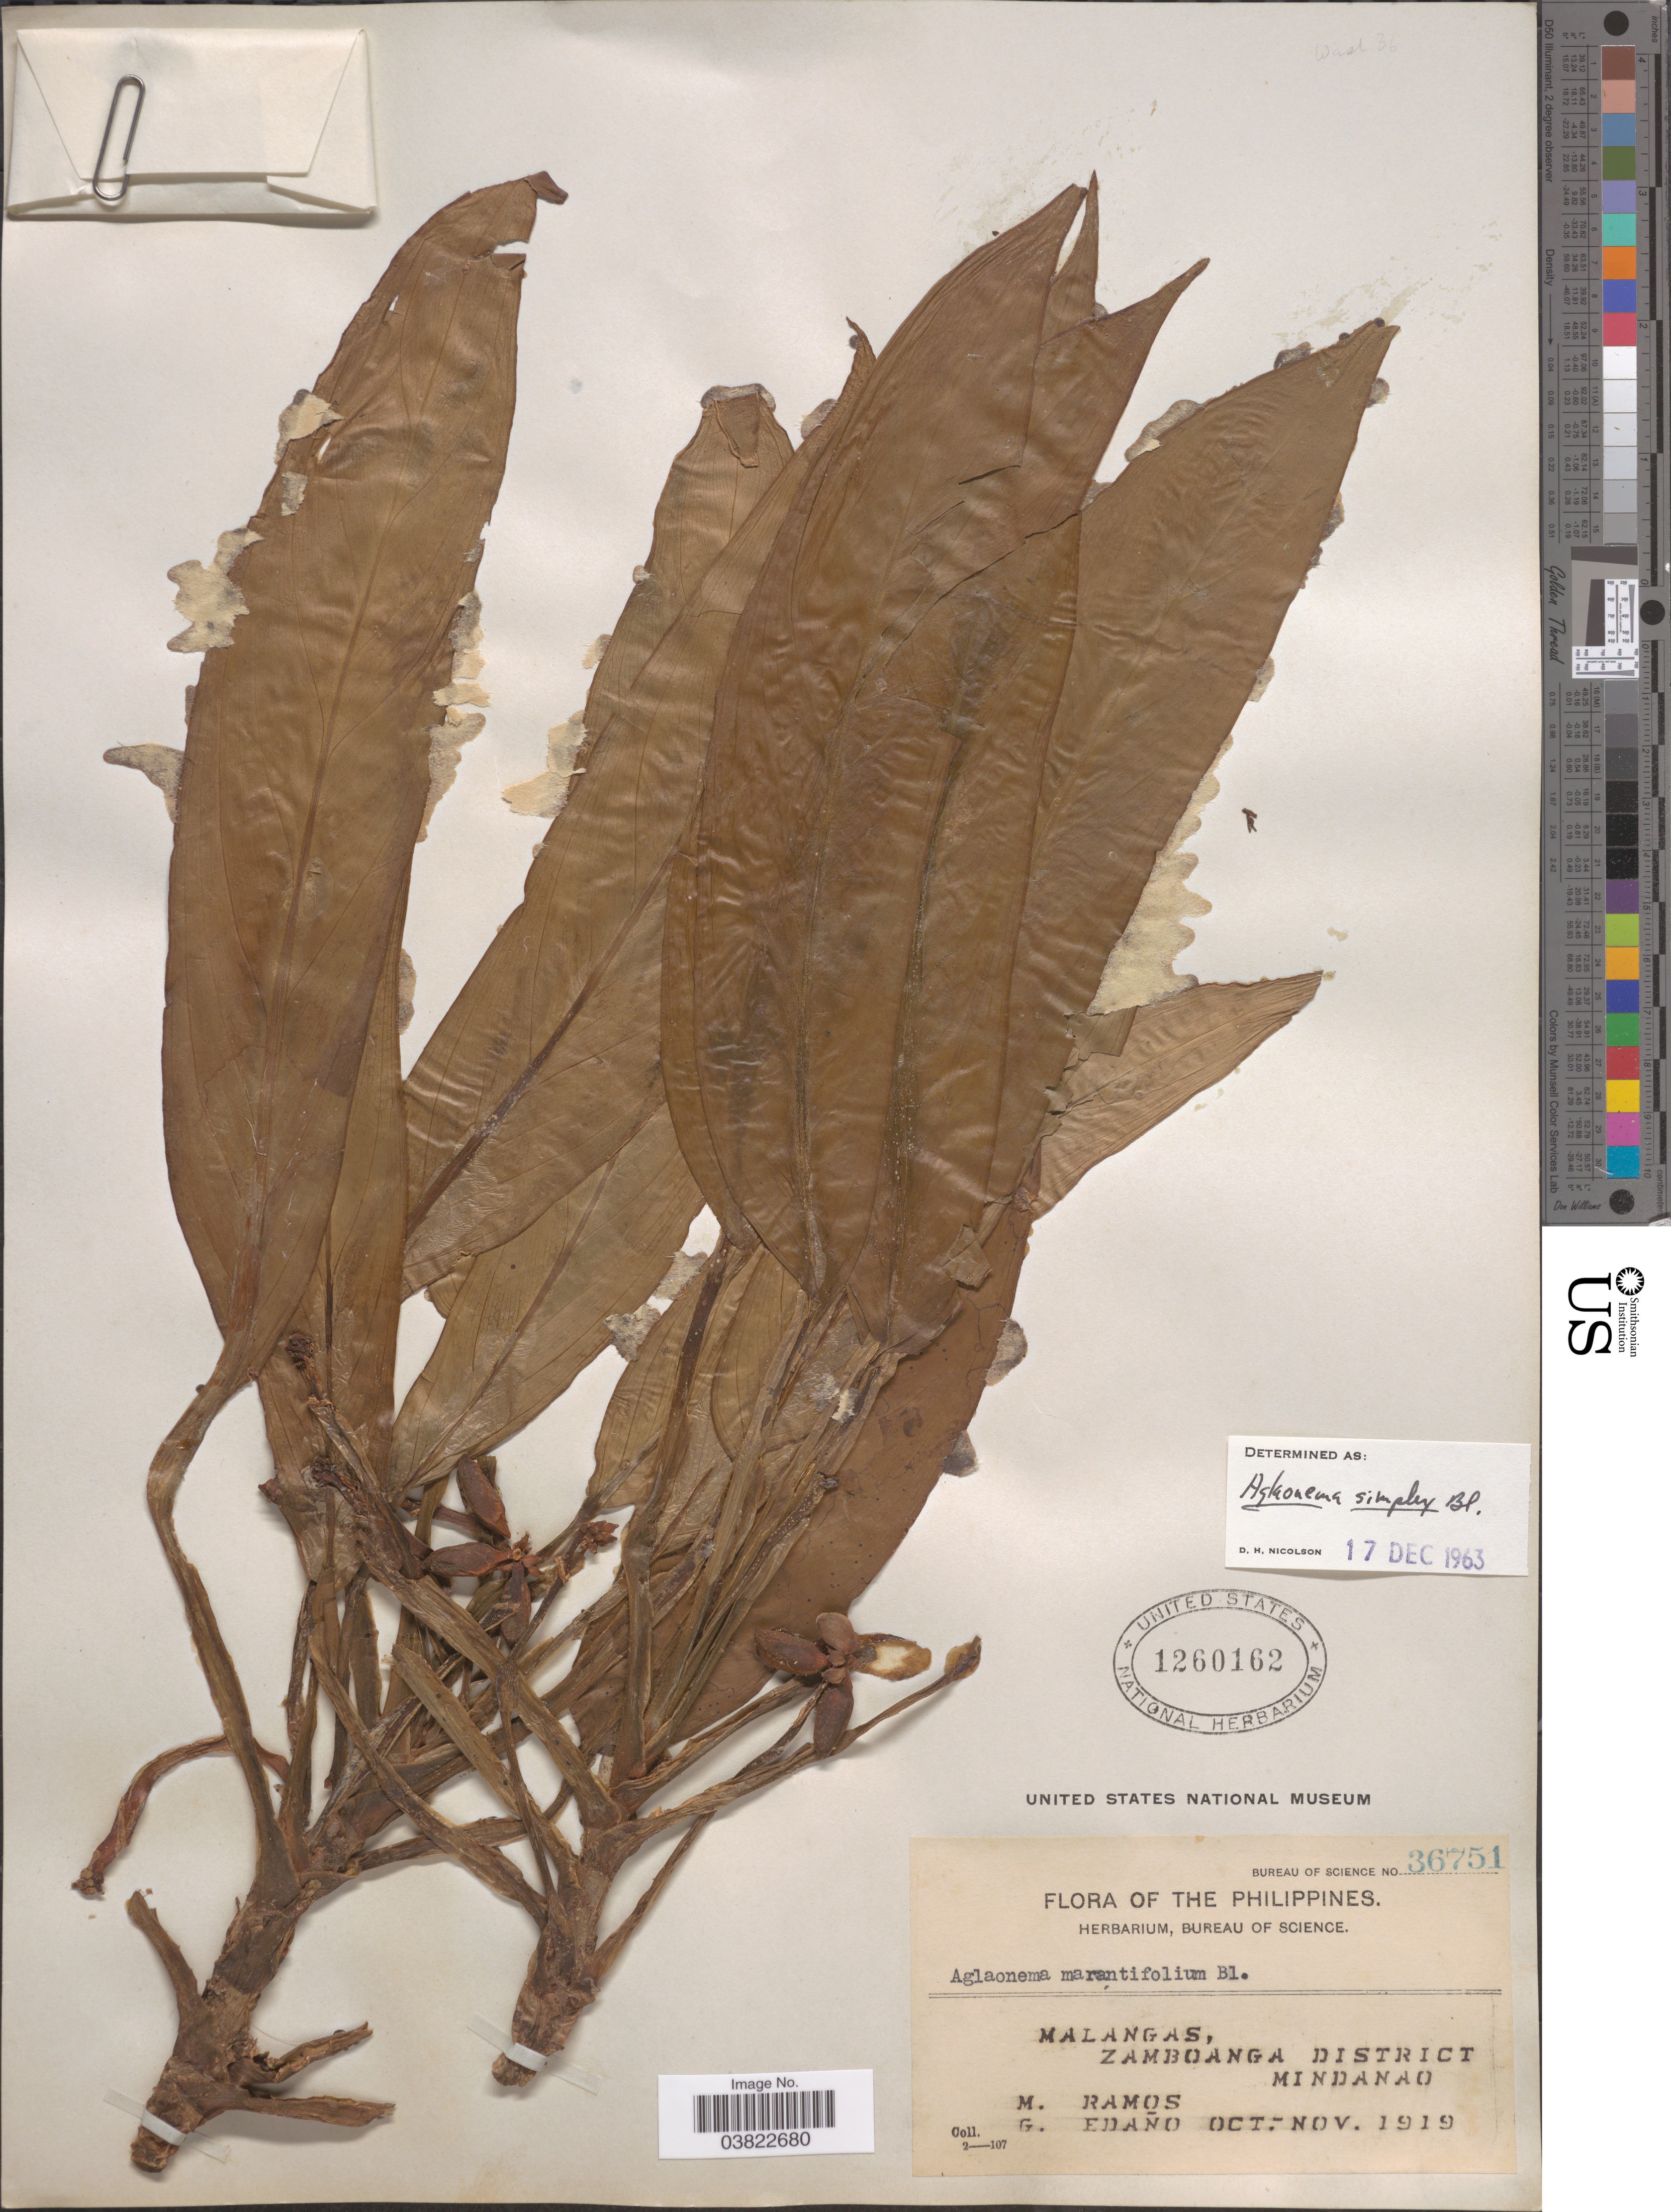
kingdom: Plantae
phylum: Tracheophyta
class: Liliopsida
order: Alismatales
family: Araceae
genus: Aglaonema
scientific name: Aglaonema simplex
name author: Blume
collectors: M. Ramos & G. Edaño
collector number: Bureau of Science 36751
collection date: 1919-10/1919-11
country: Philippines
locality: Malangas, Zamboanga District. Mindanao.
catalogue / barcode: US 1260162